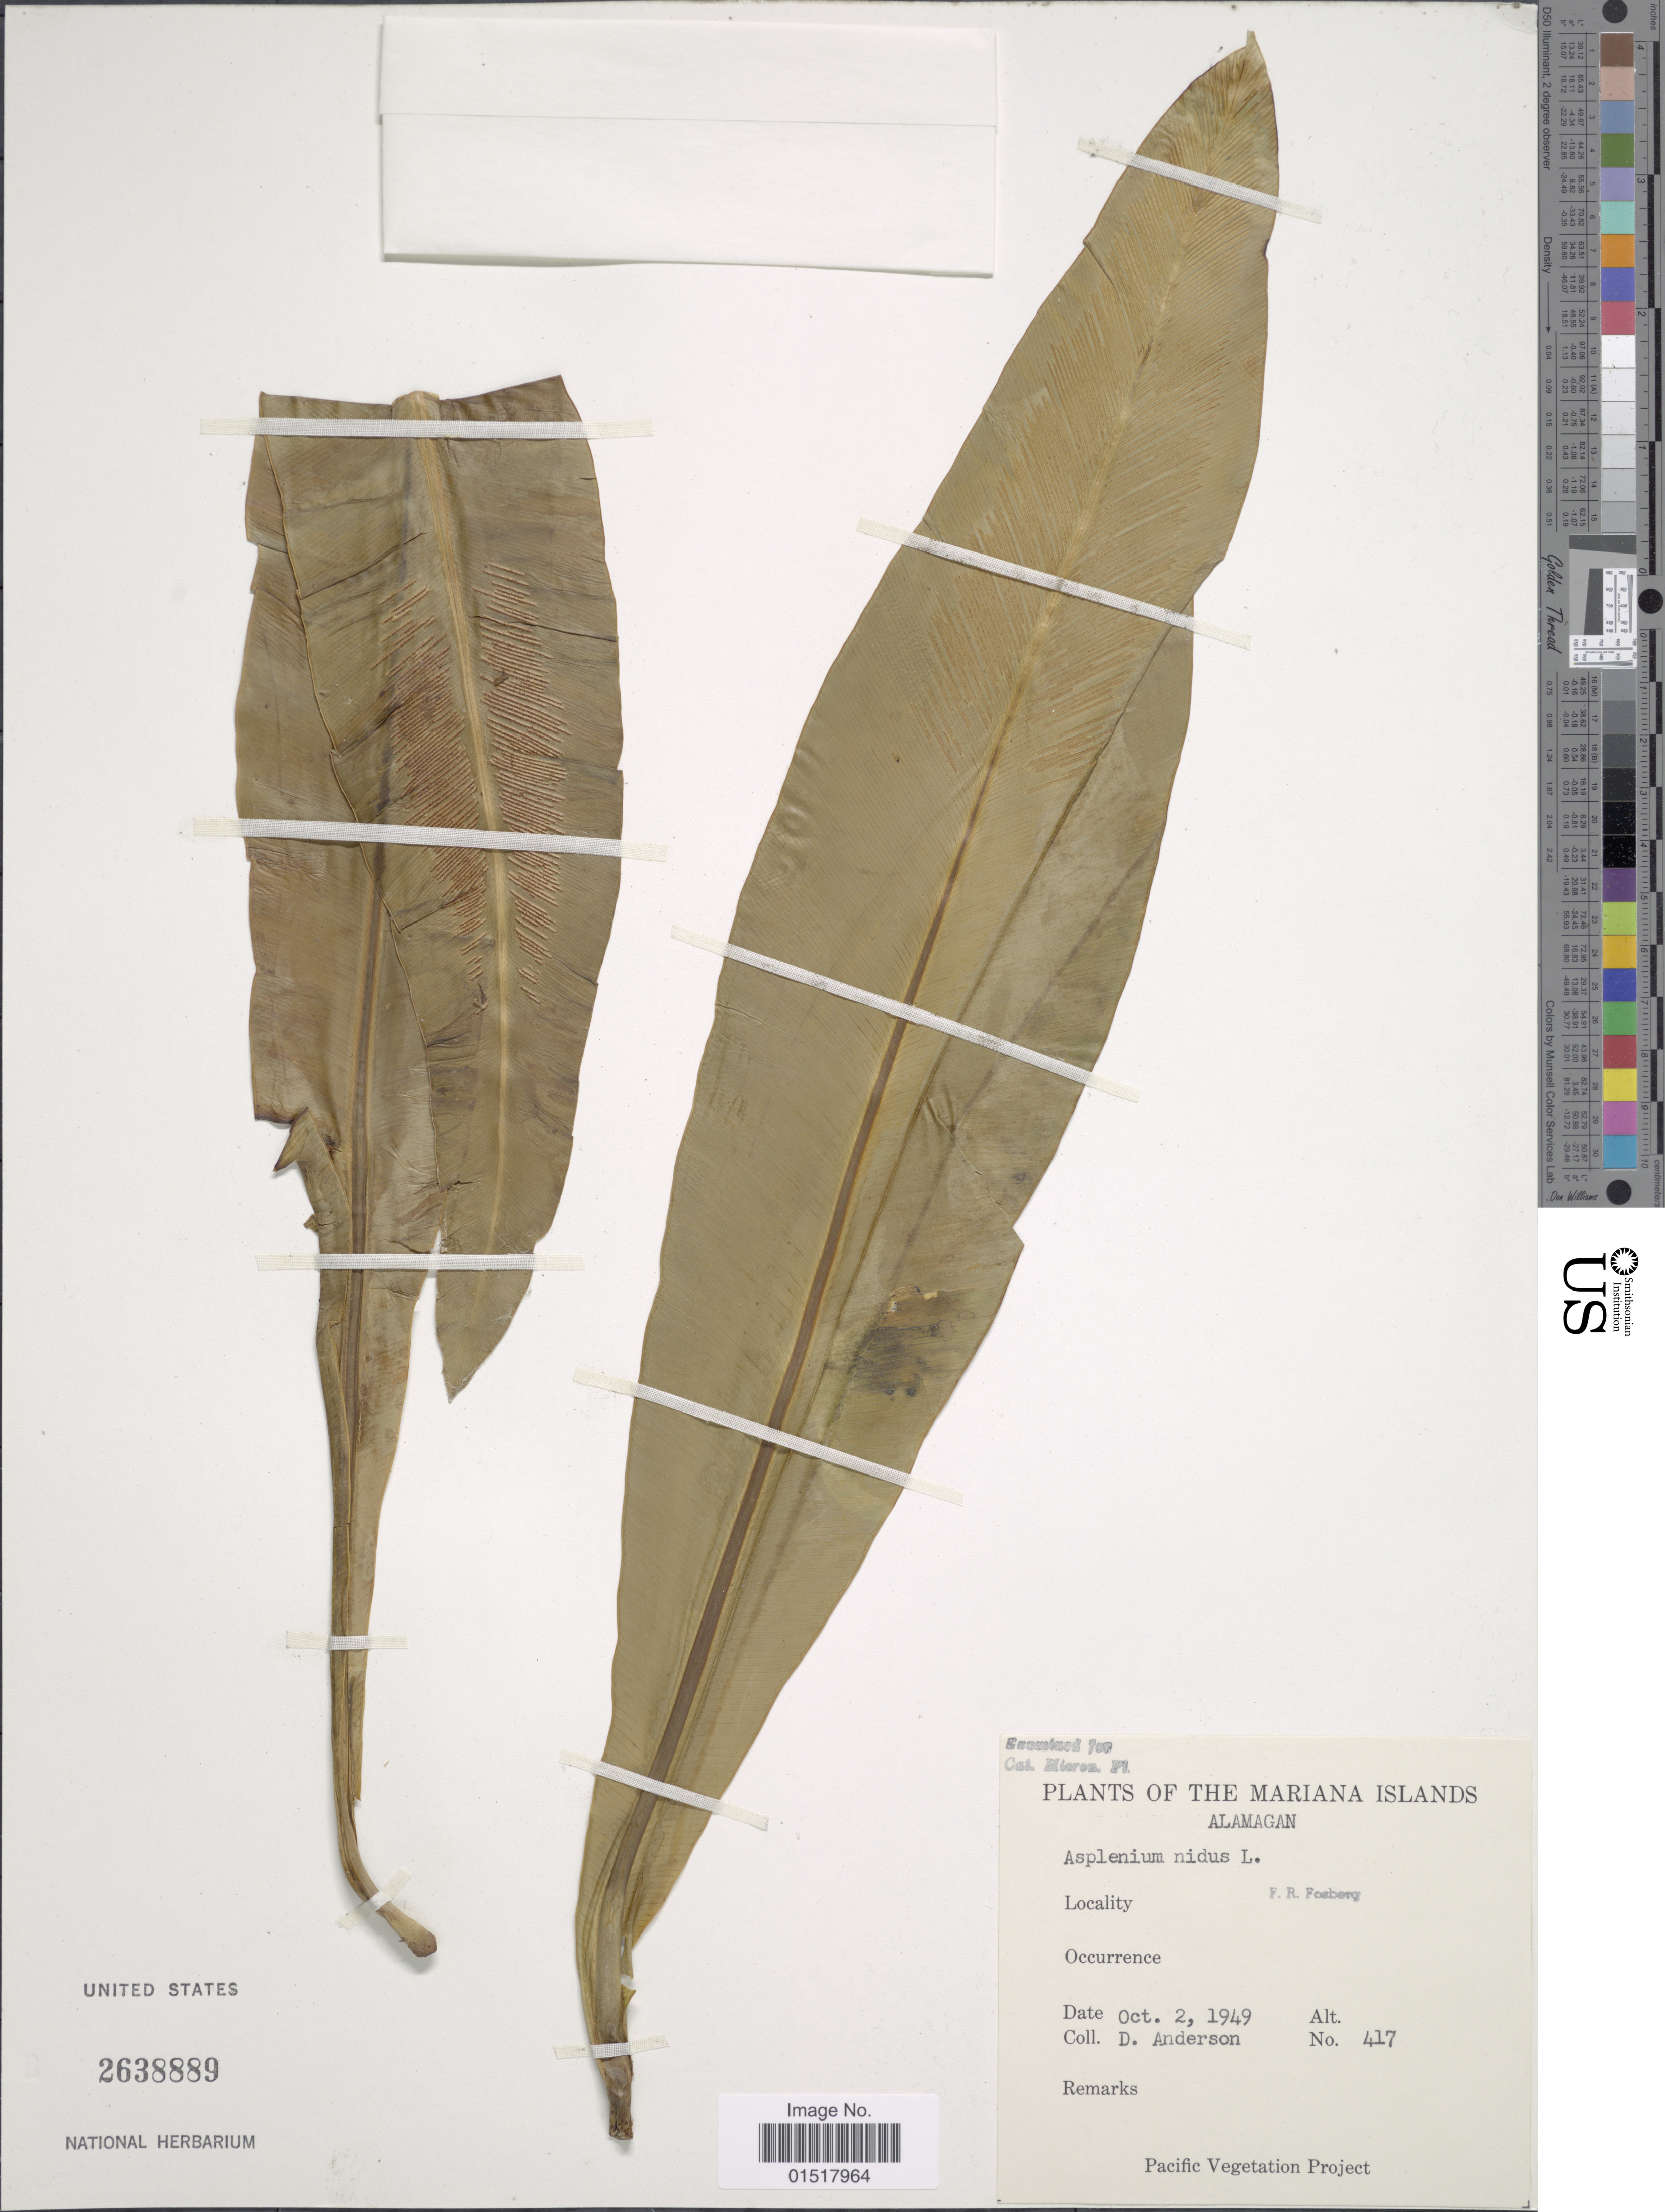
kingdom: Plantae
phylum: Tracheophyta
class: Polypodiopsida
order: Polypodiales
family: Aspleniaceae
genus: Asplenium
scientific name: Asplenium nidus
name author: L.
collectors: D. Anderson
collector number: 417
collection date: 1949-10-02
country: Northern Mariana Islands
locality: Mariana Islands. Alamagan.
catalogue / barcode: US 2638889